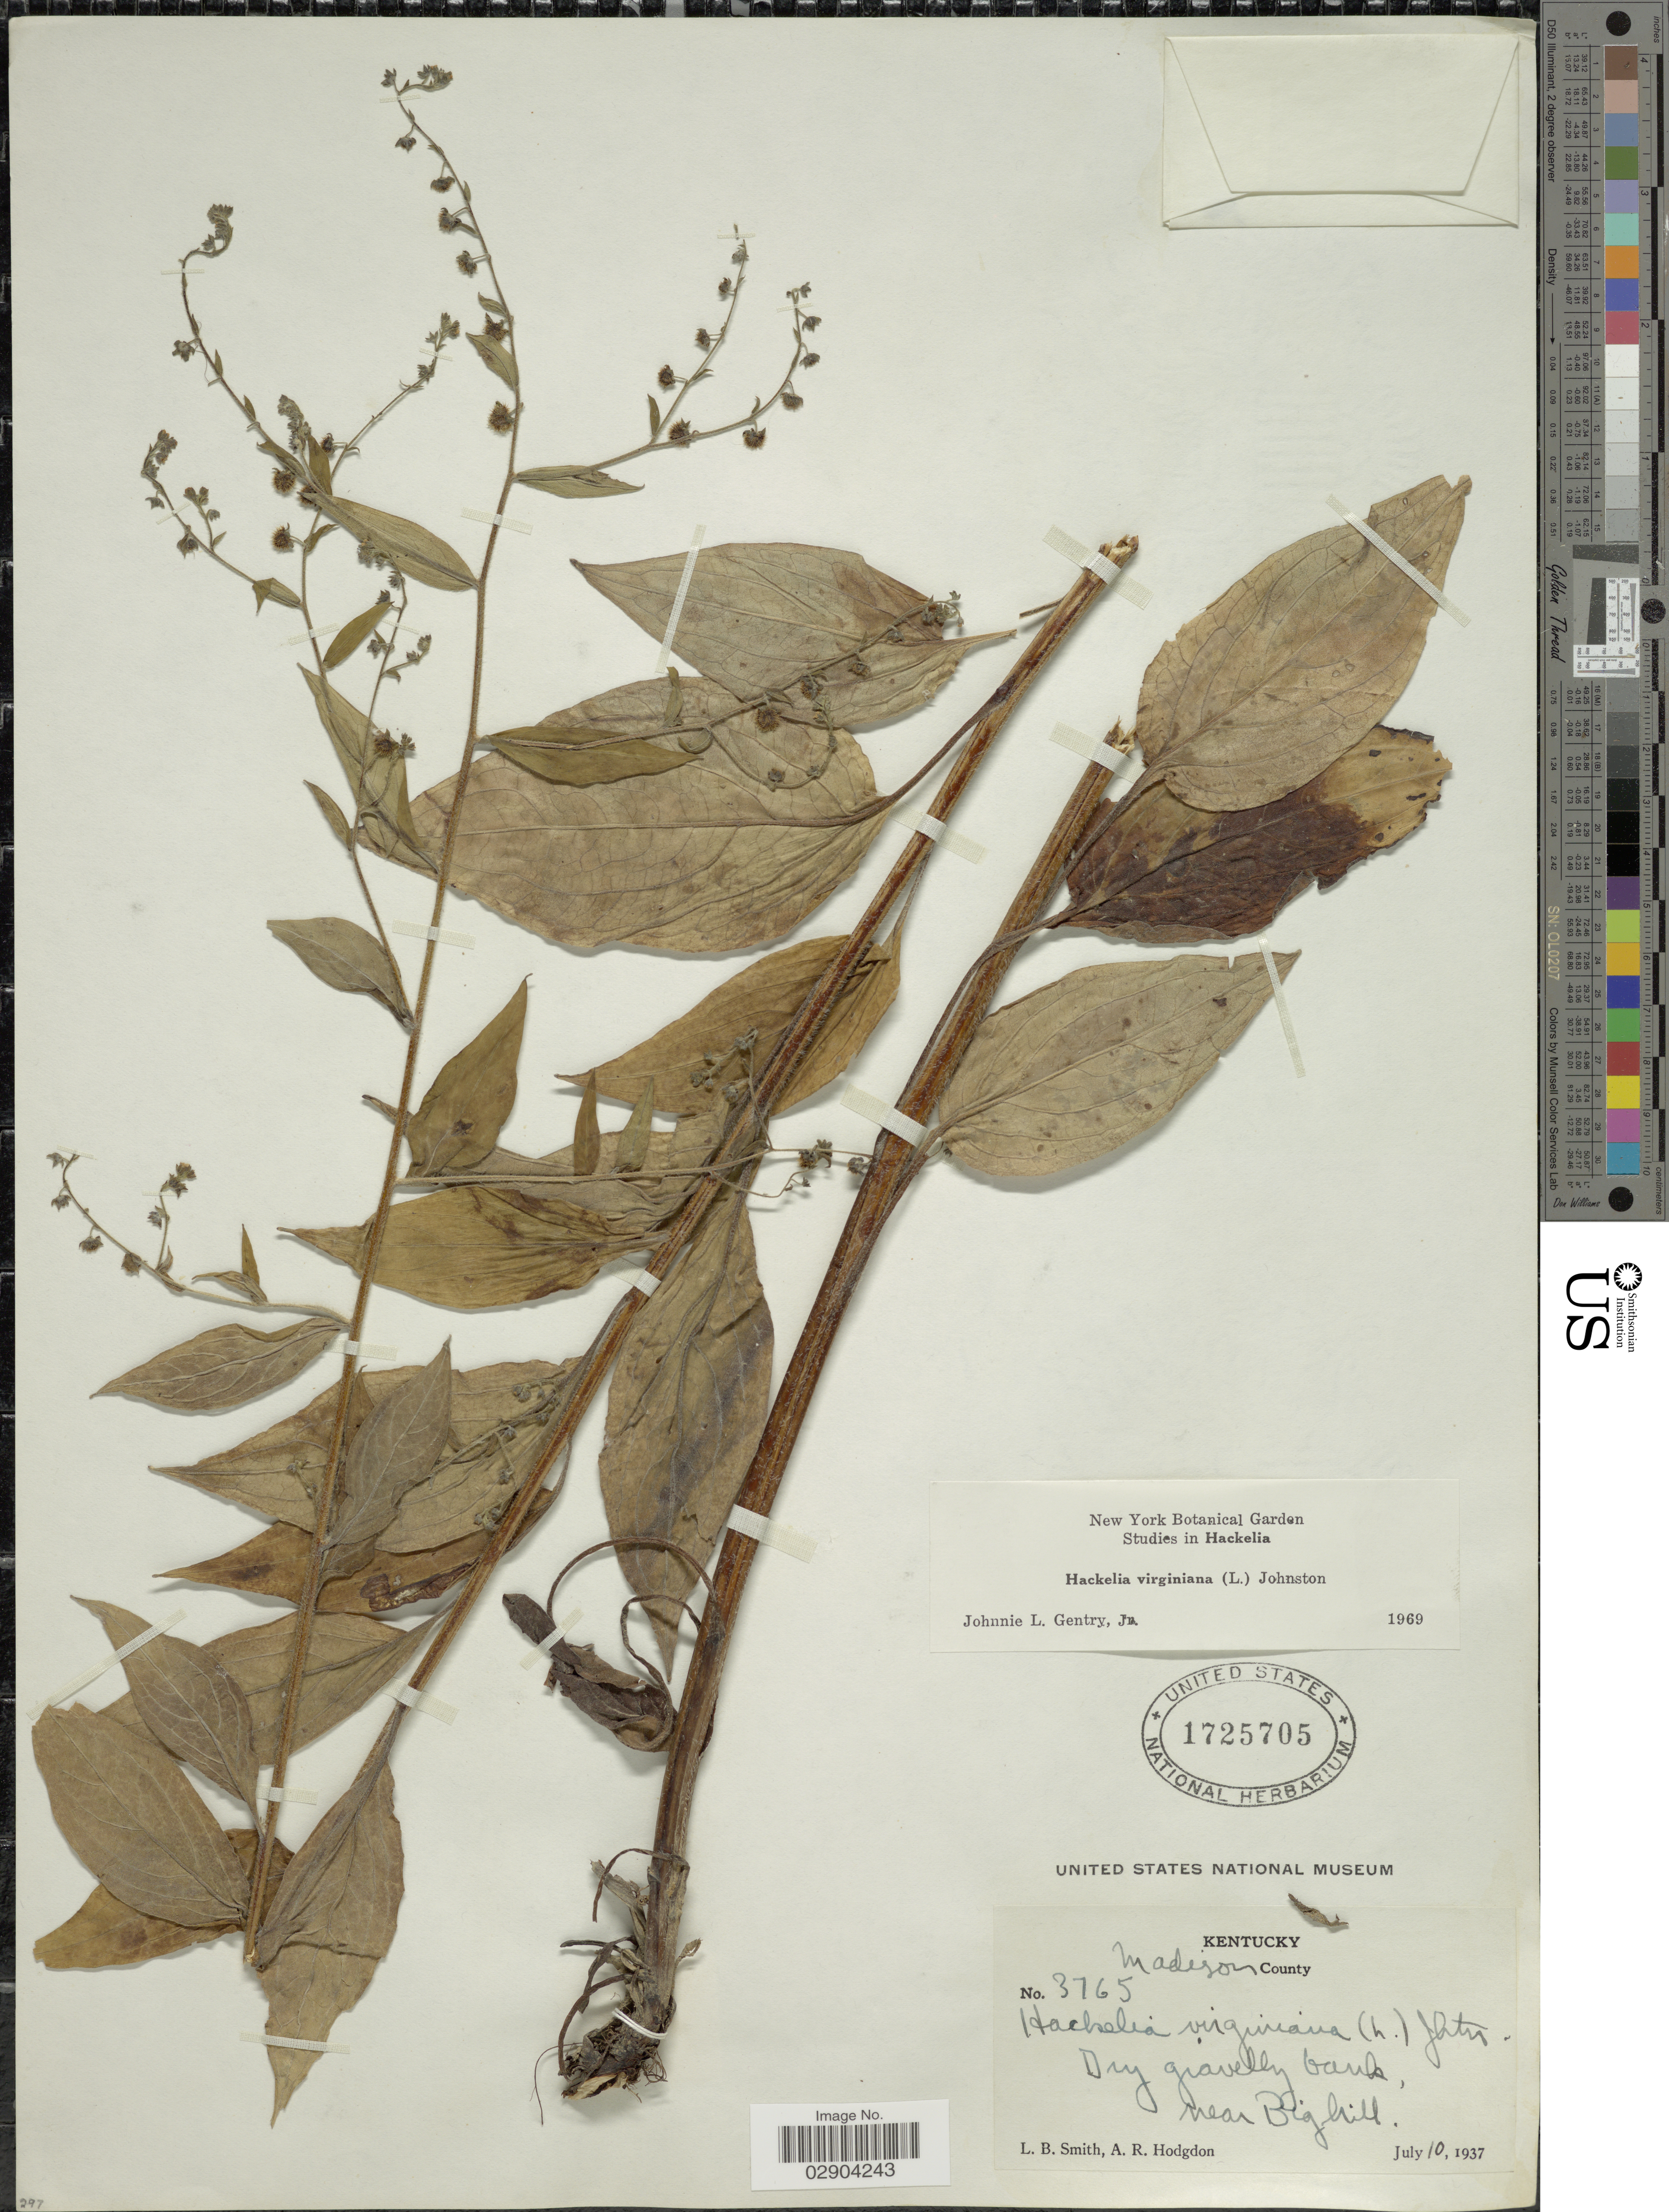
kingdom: Plantae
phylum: Tracheophyta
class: Magnoliopsida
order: Boraginales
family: Boraginaceae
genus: Hackelia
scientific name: Hackelia virginiana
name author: (L.) I.M. Johnst.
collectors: L. Smith & A. R. Hodgdon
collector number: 3765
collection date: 1937-07-10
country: United States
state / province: Kentucky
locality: Madison County. Dry gravelly bank, near Big hill.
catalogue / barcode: US 1725705